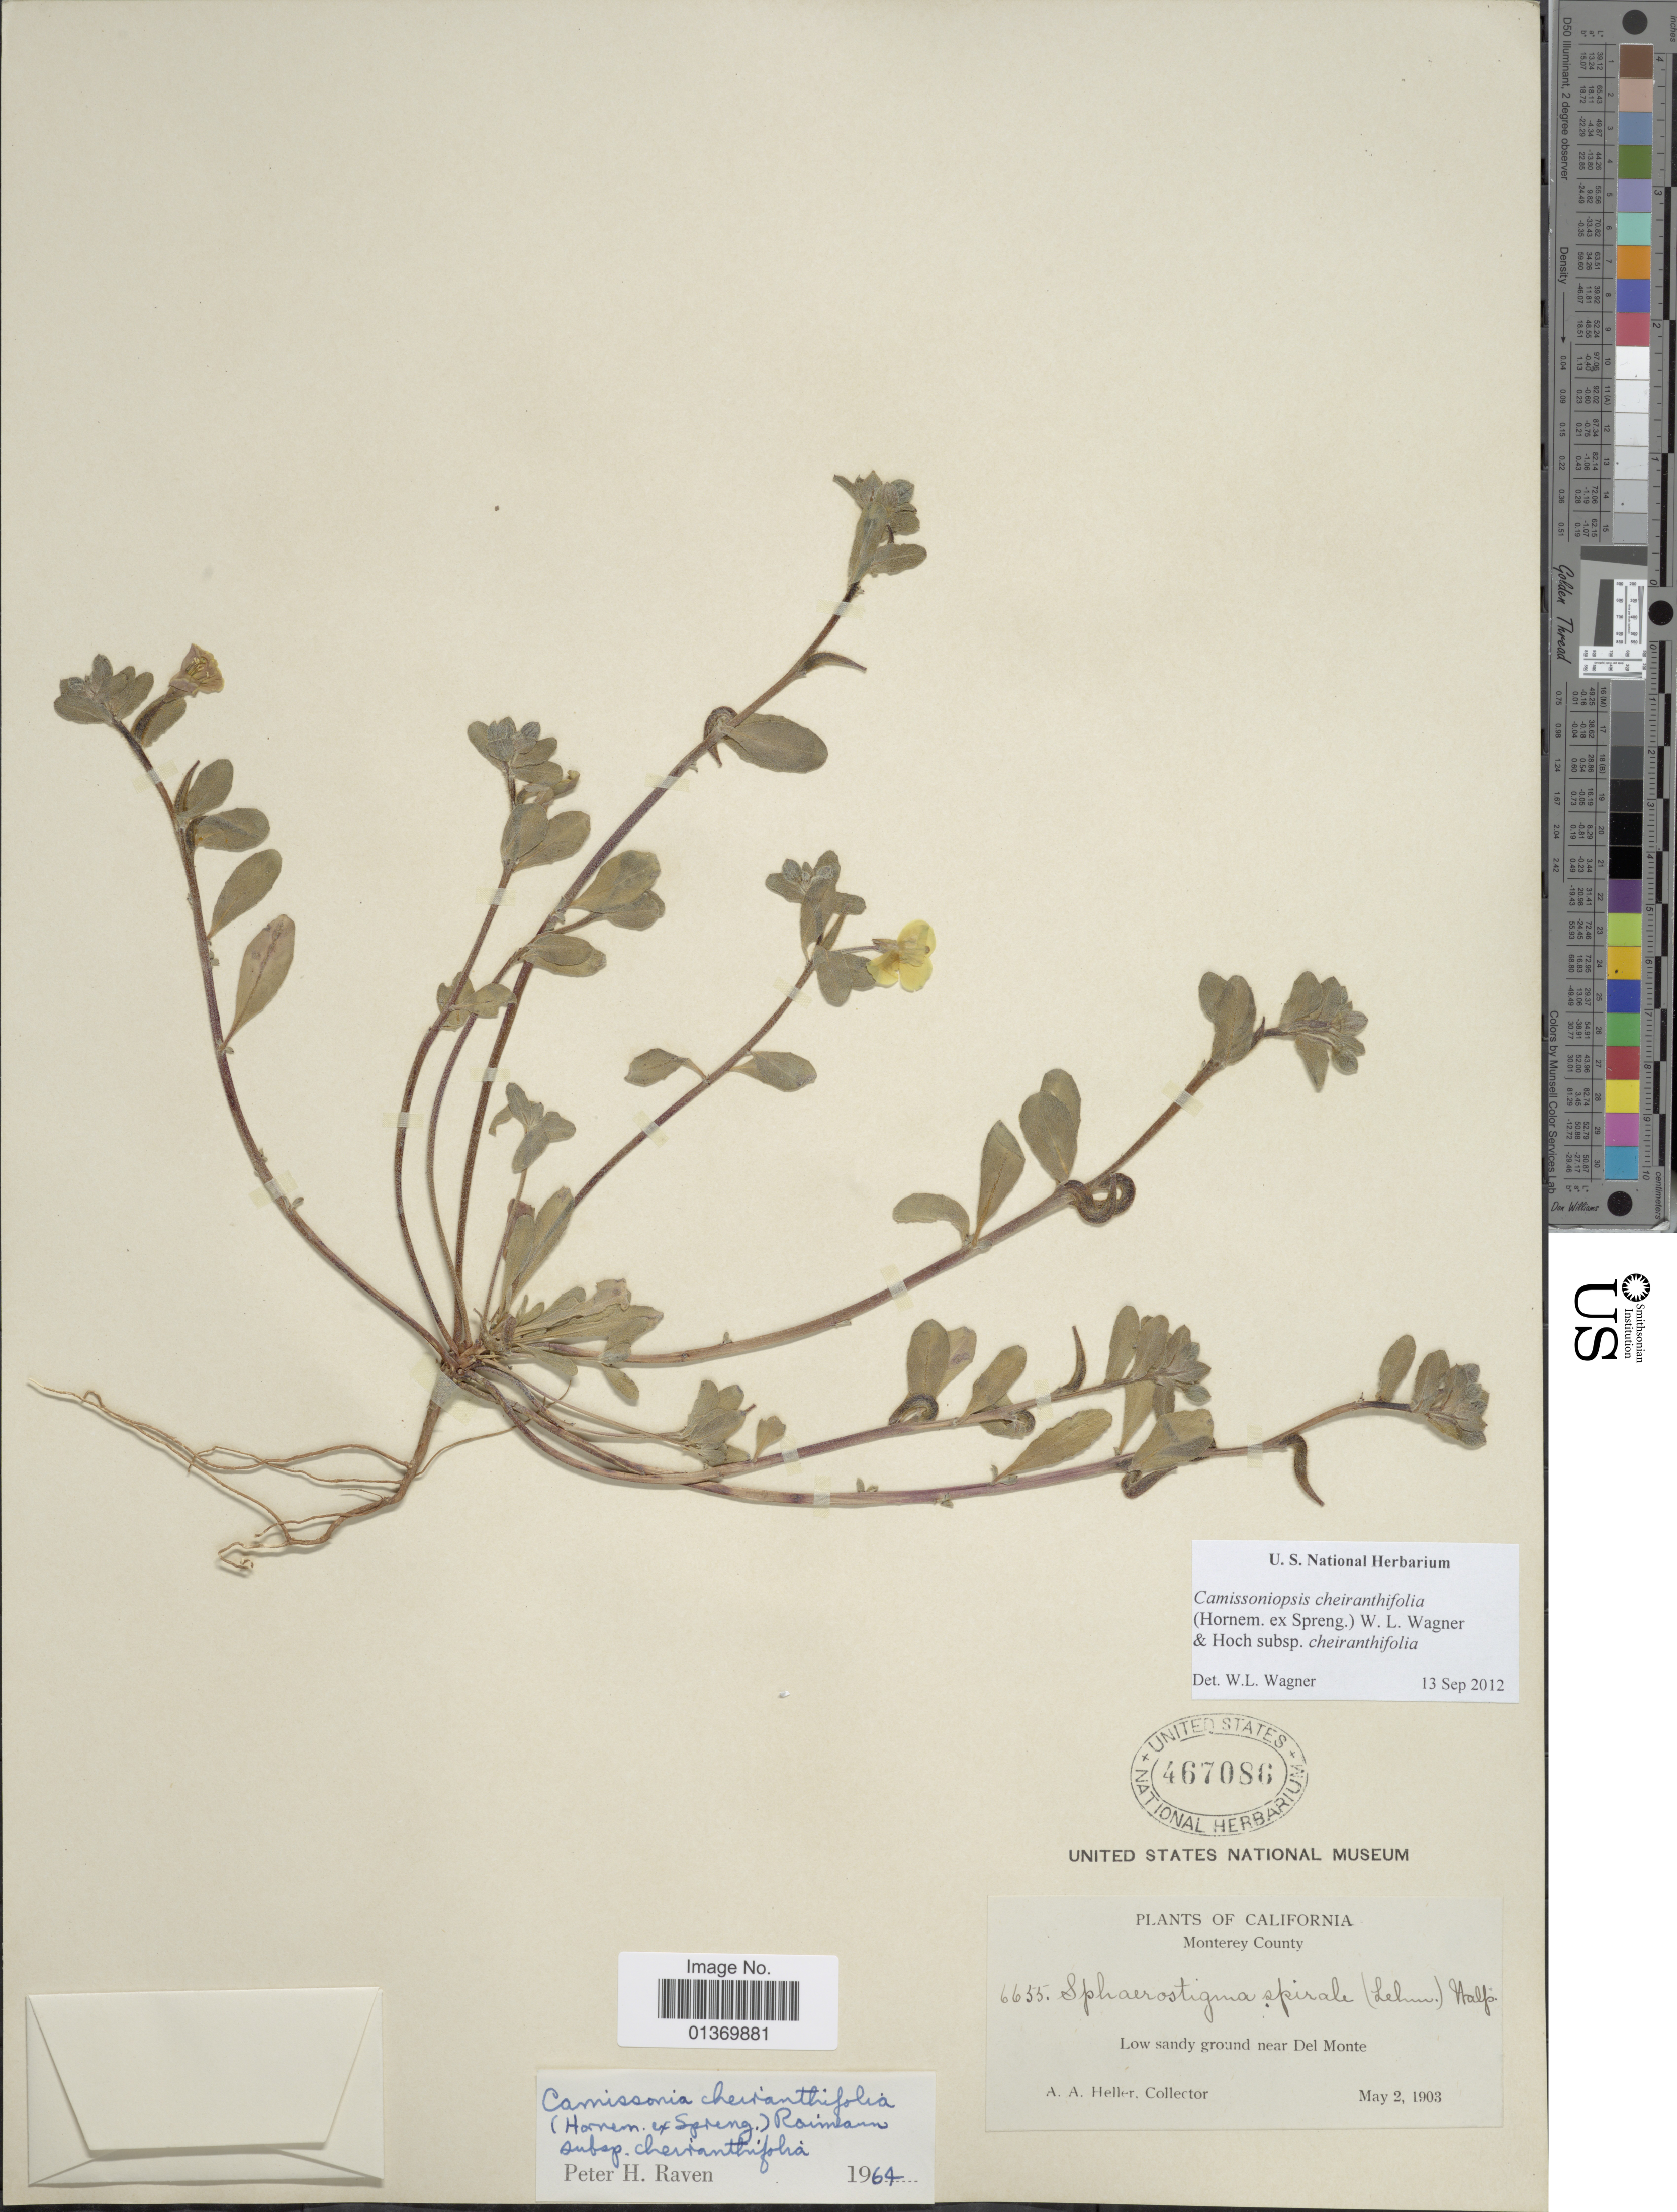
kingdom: Plantae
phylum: Tracheophyta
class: Magnoliopsida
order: Myrtales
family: Onagraceae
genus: Camissoniopsis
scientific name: Camissoniopsis cheiranthifolia subsp. cheiranthifolia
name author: (Hornem. ex Spreng.) W.L. Wagner & Hoch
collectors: A. A. Heller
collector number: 6655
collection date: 1903-05-02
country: United States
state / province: California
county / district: Monterey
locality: Monterey County, Low sandy ground near Del Monte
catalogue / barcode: US 467086